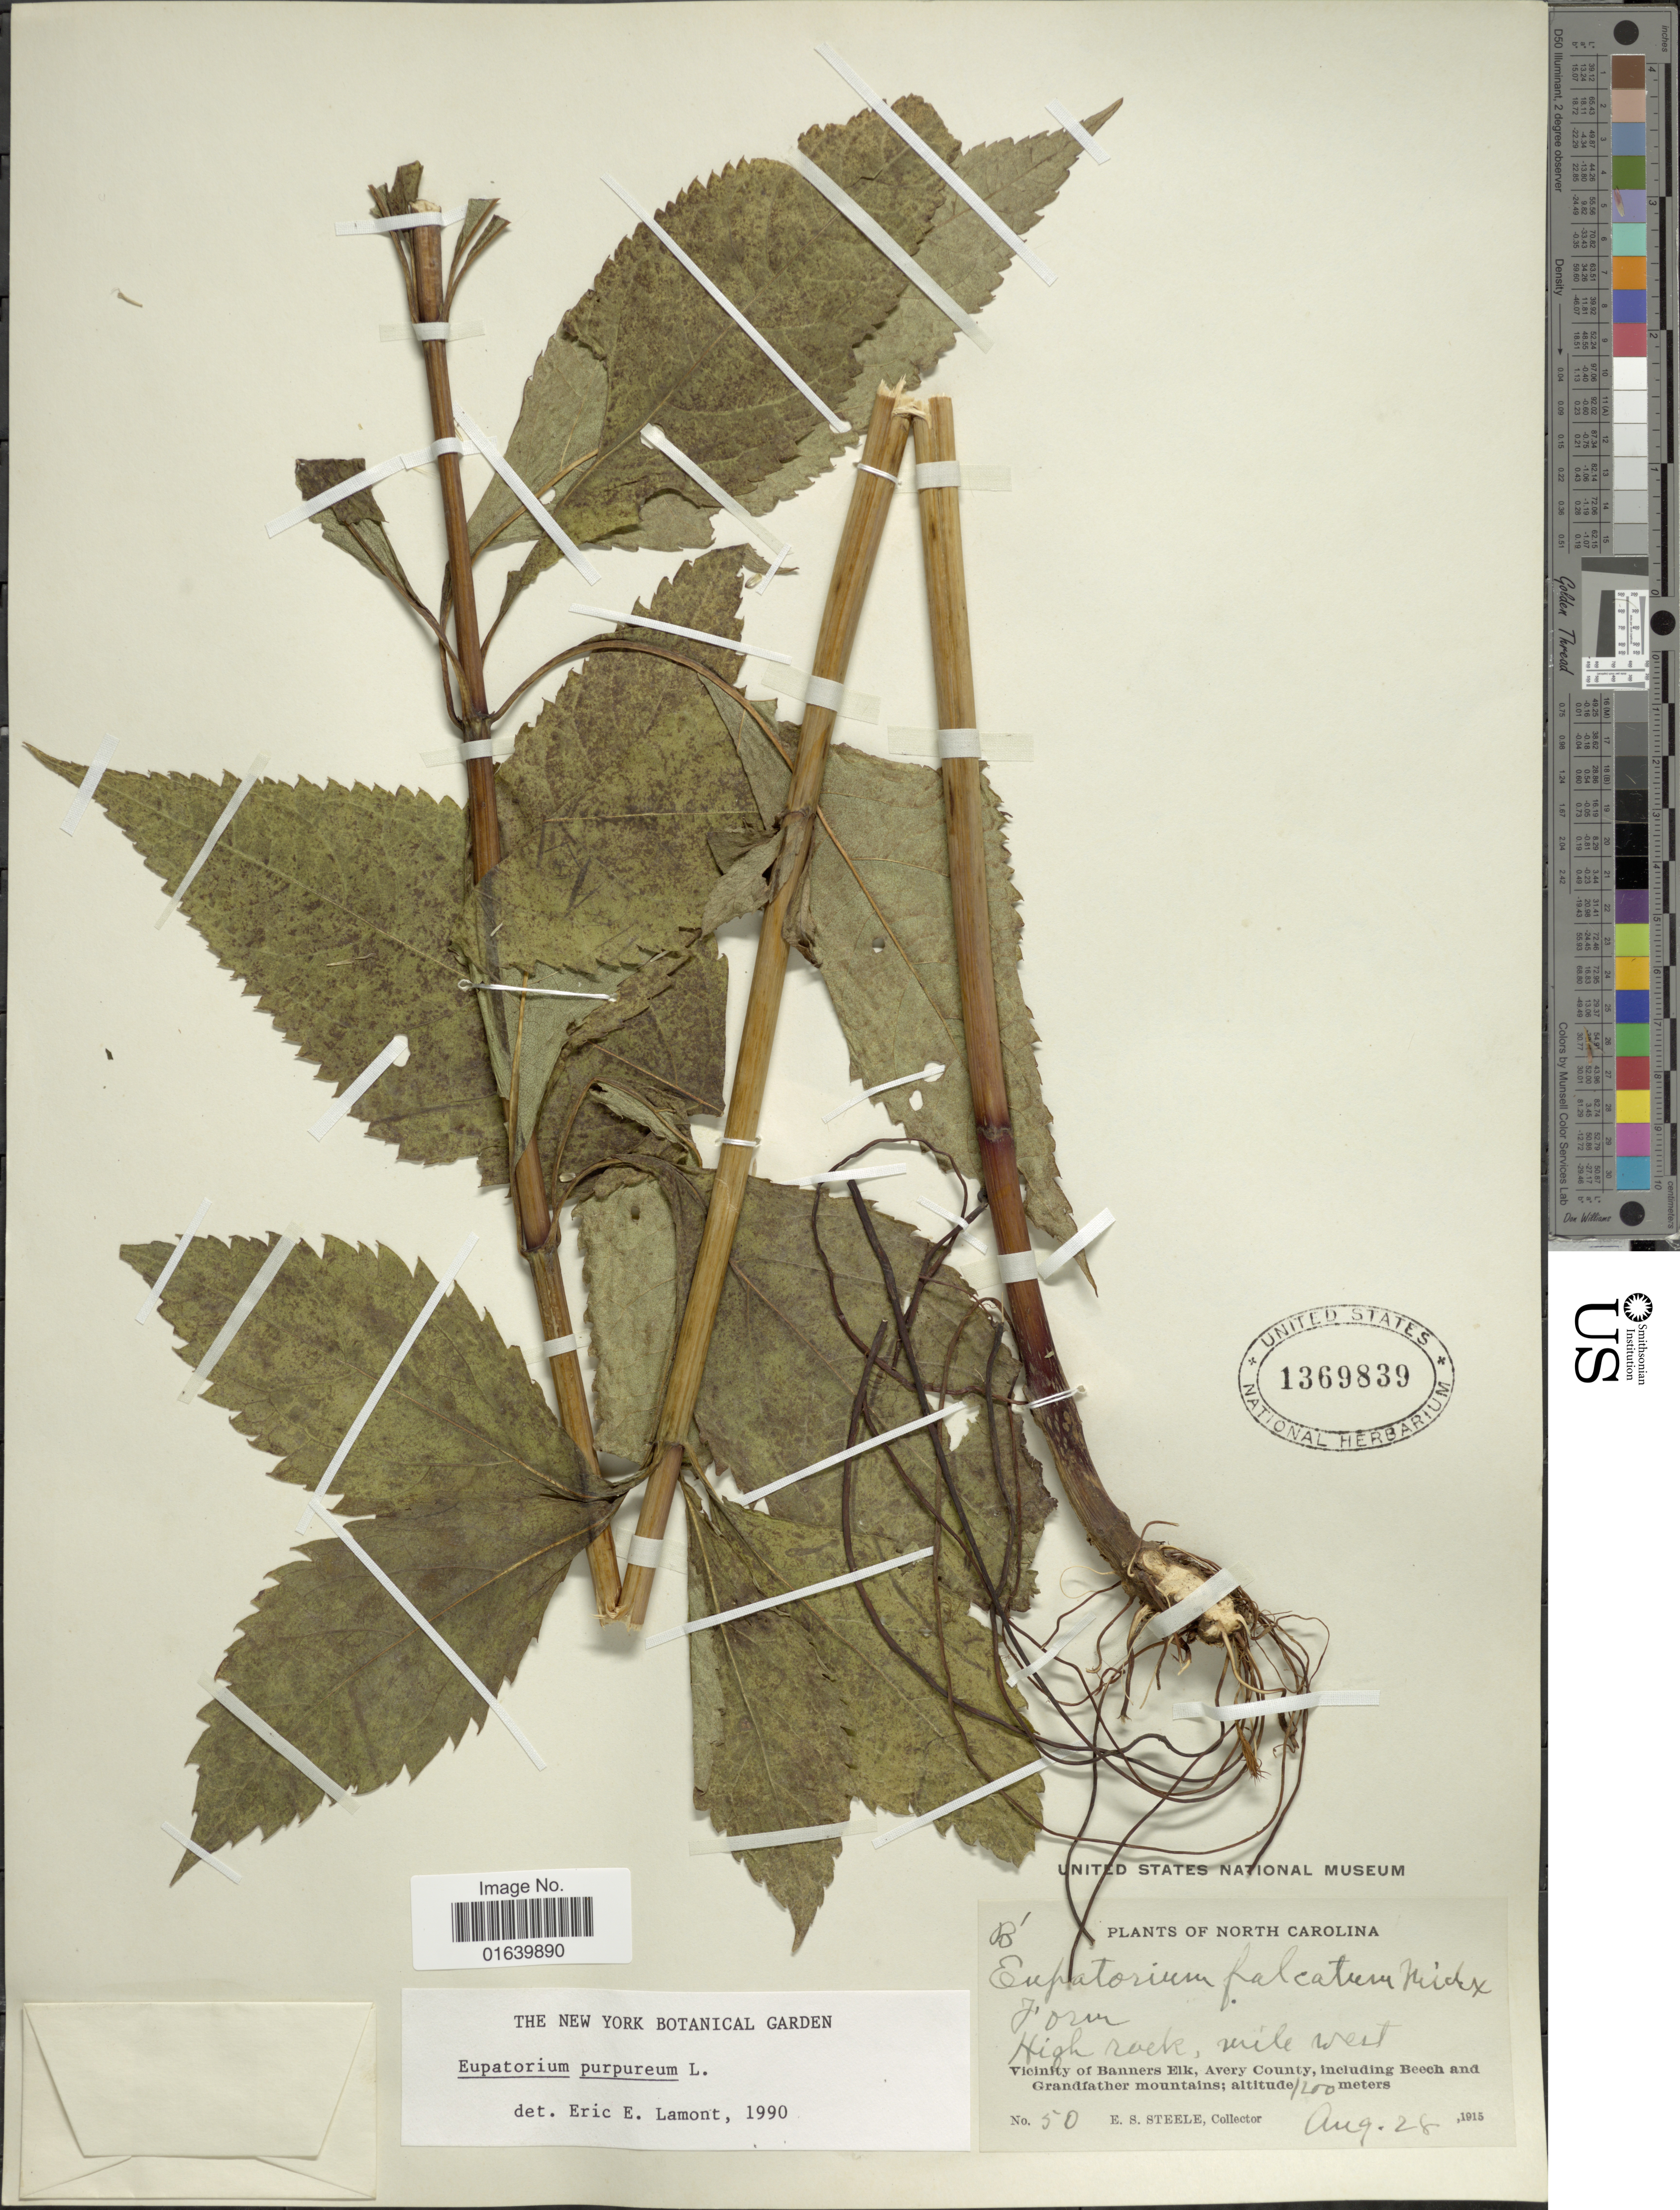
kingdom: Plantae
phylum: Tracheophyta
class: Magnoliopsida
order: Asterales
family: Asteraceae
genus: Eupatorium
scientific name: Eupatorium purpureum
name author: (L.) E.E. Lamont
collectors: E. Steele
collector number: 50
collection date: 1915-08-28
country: United States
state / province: North Carolina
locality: North Carolina, High Rock, mile west, vicinity of Banners Elk, Avery County, including Beech and Grandfather mountains.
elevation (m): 1200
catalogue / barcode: US 1369839